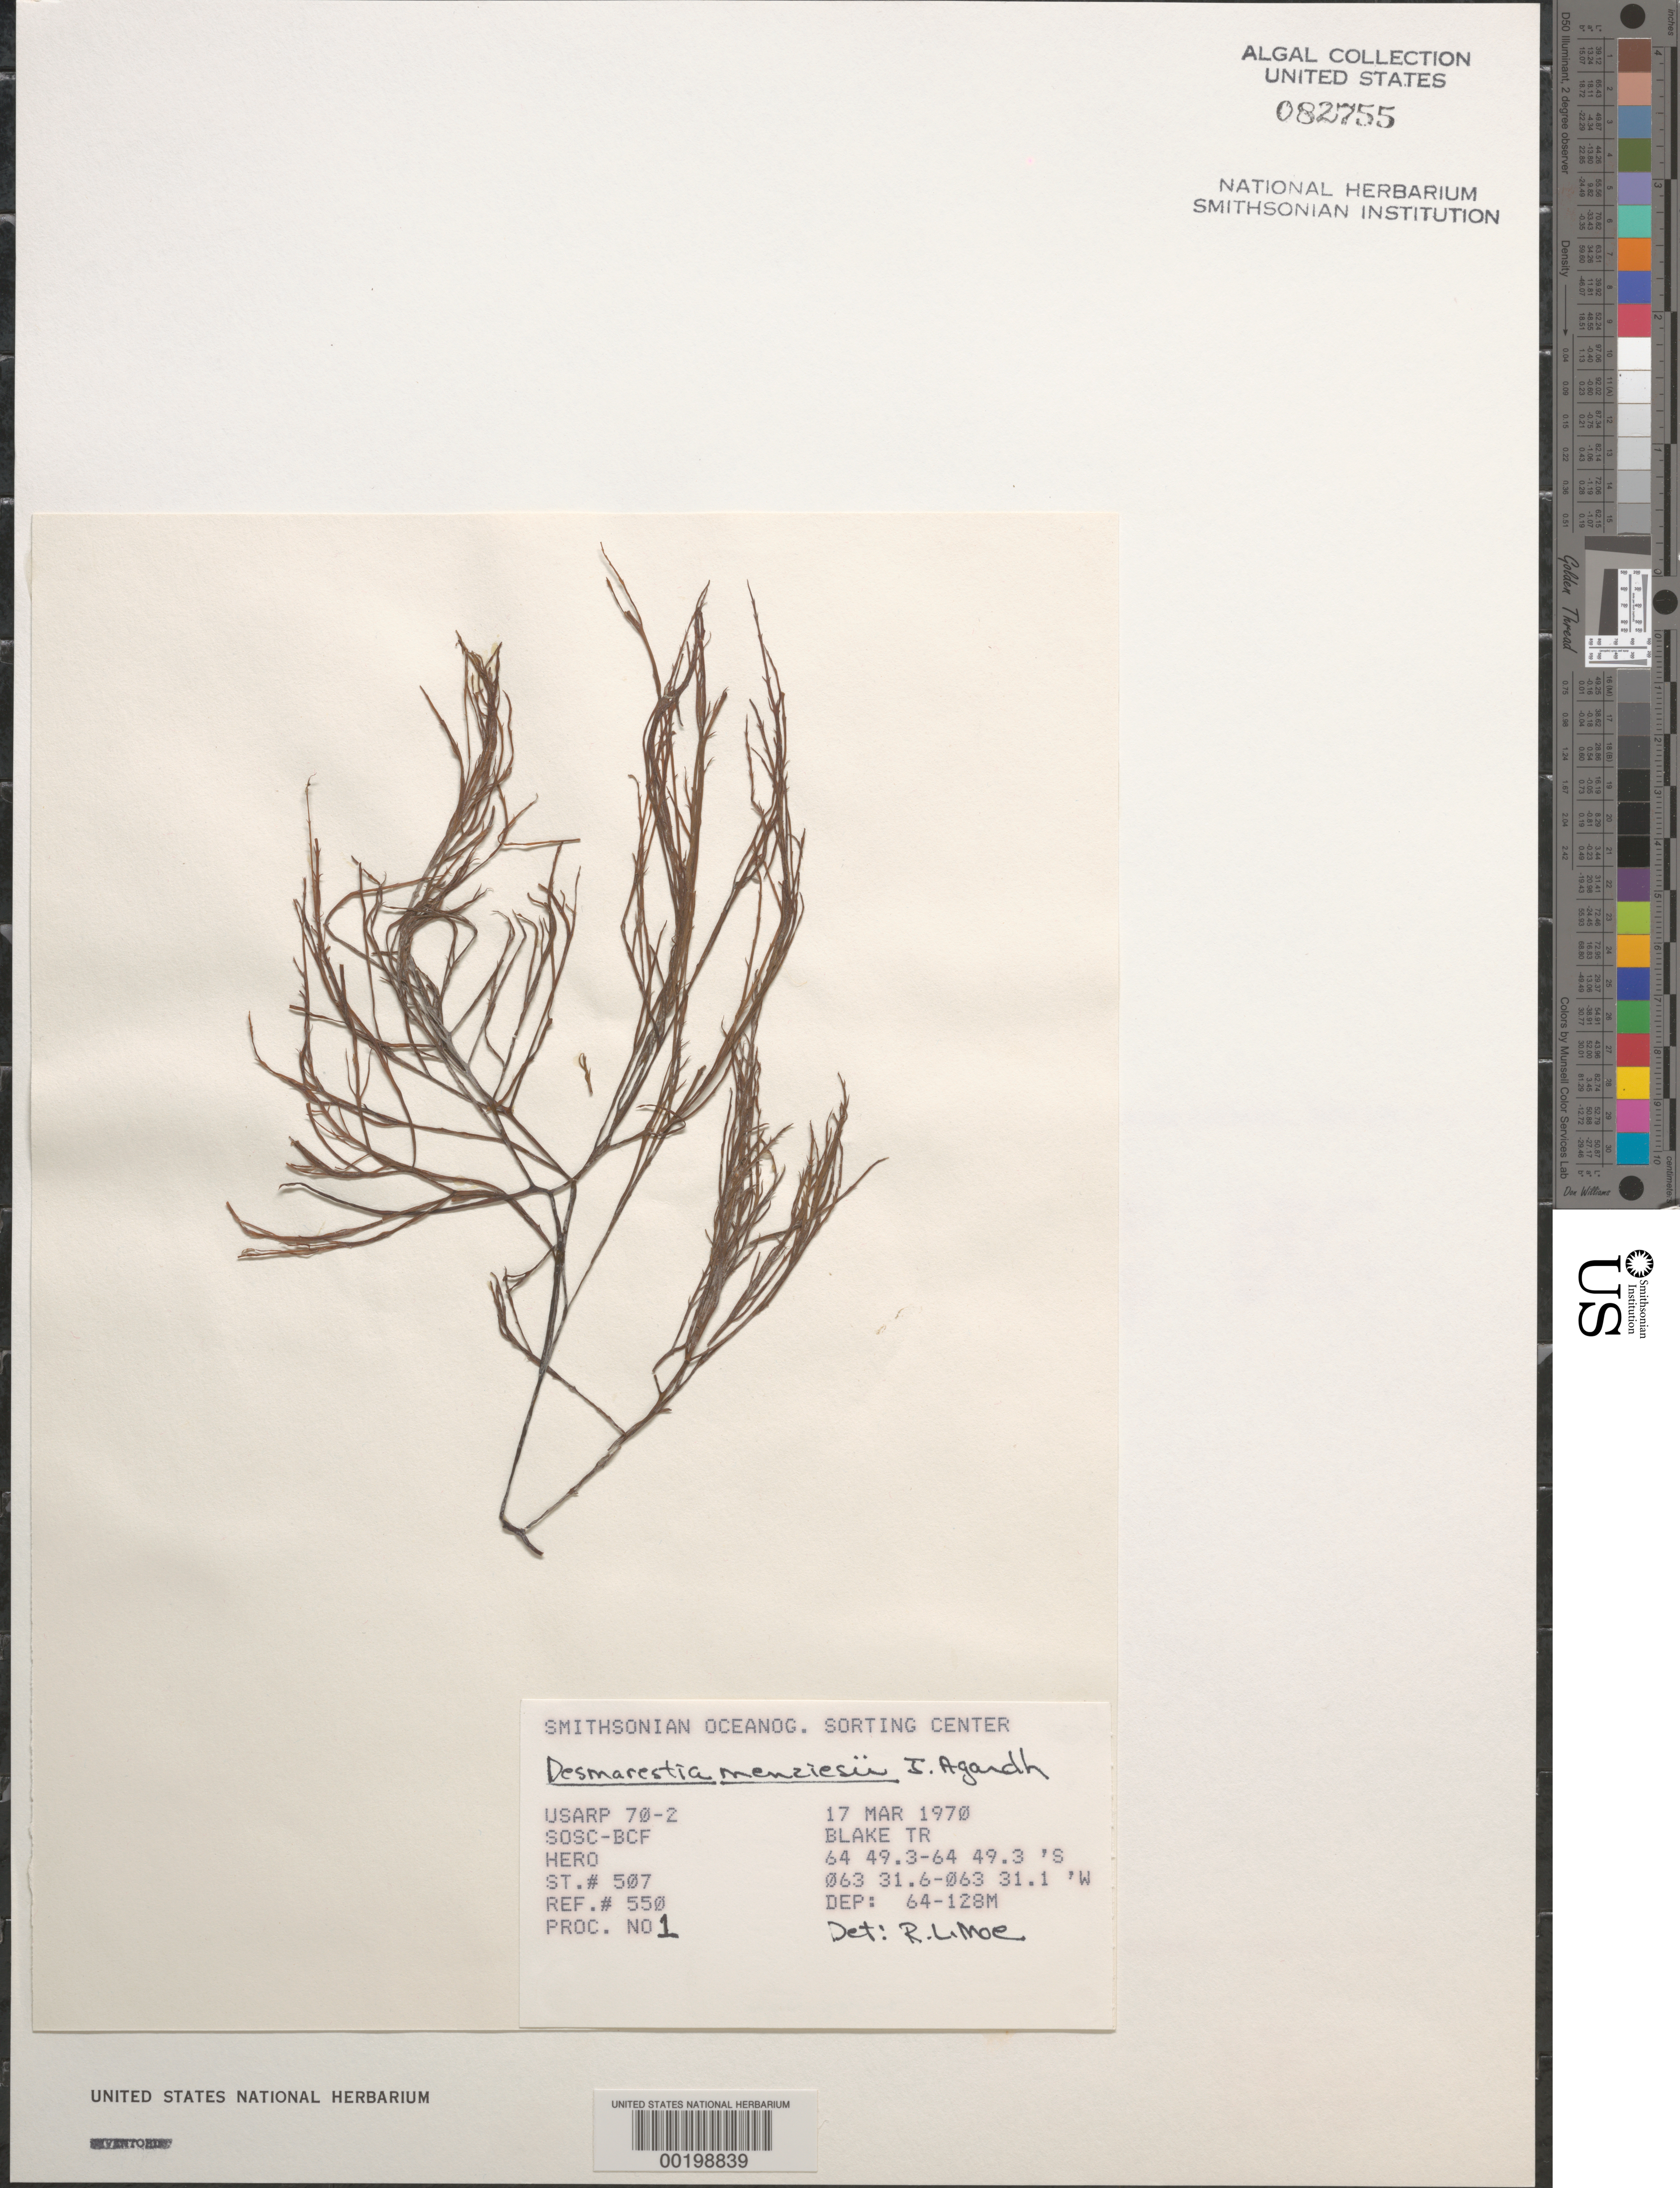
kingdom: Chromista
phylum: Ochrophyta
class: Phaeophyceae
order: Desmarestiales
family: Desmarestiaceae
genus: Desmarestia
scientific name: Desmarestia menziesii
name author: J. Agardh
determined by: Moe, R. L.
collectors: SOSC-BCF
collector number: Station 507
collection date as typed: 17 Mar 1970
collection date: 1970-03-17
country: Antarctica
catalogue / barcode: US 82755